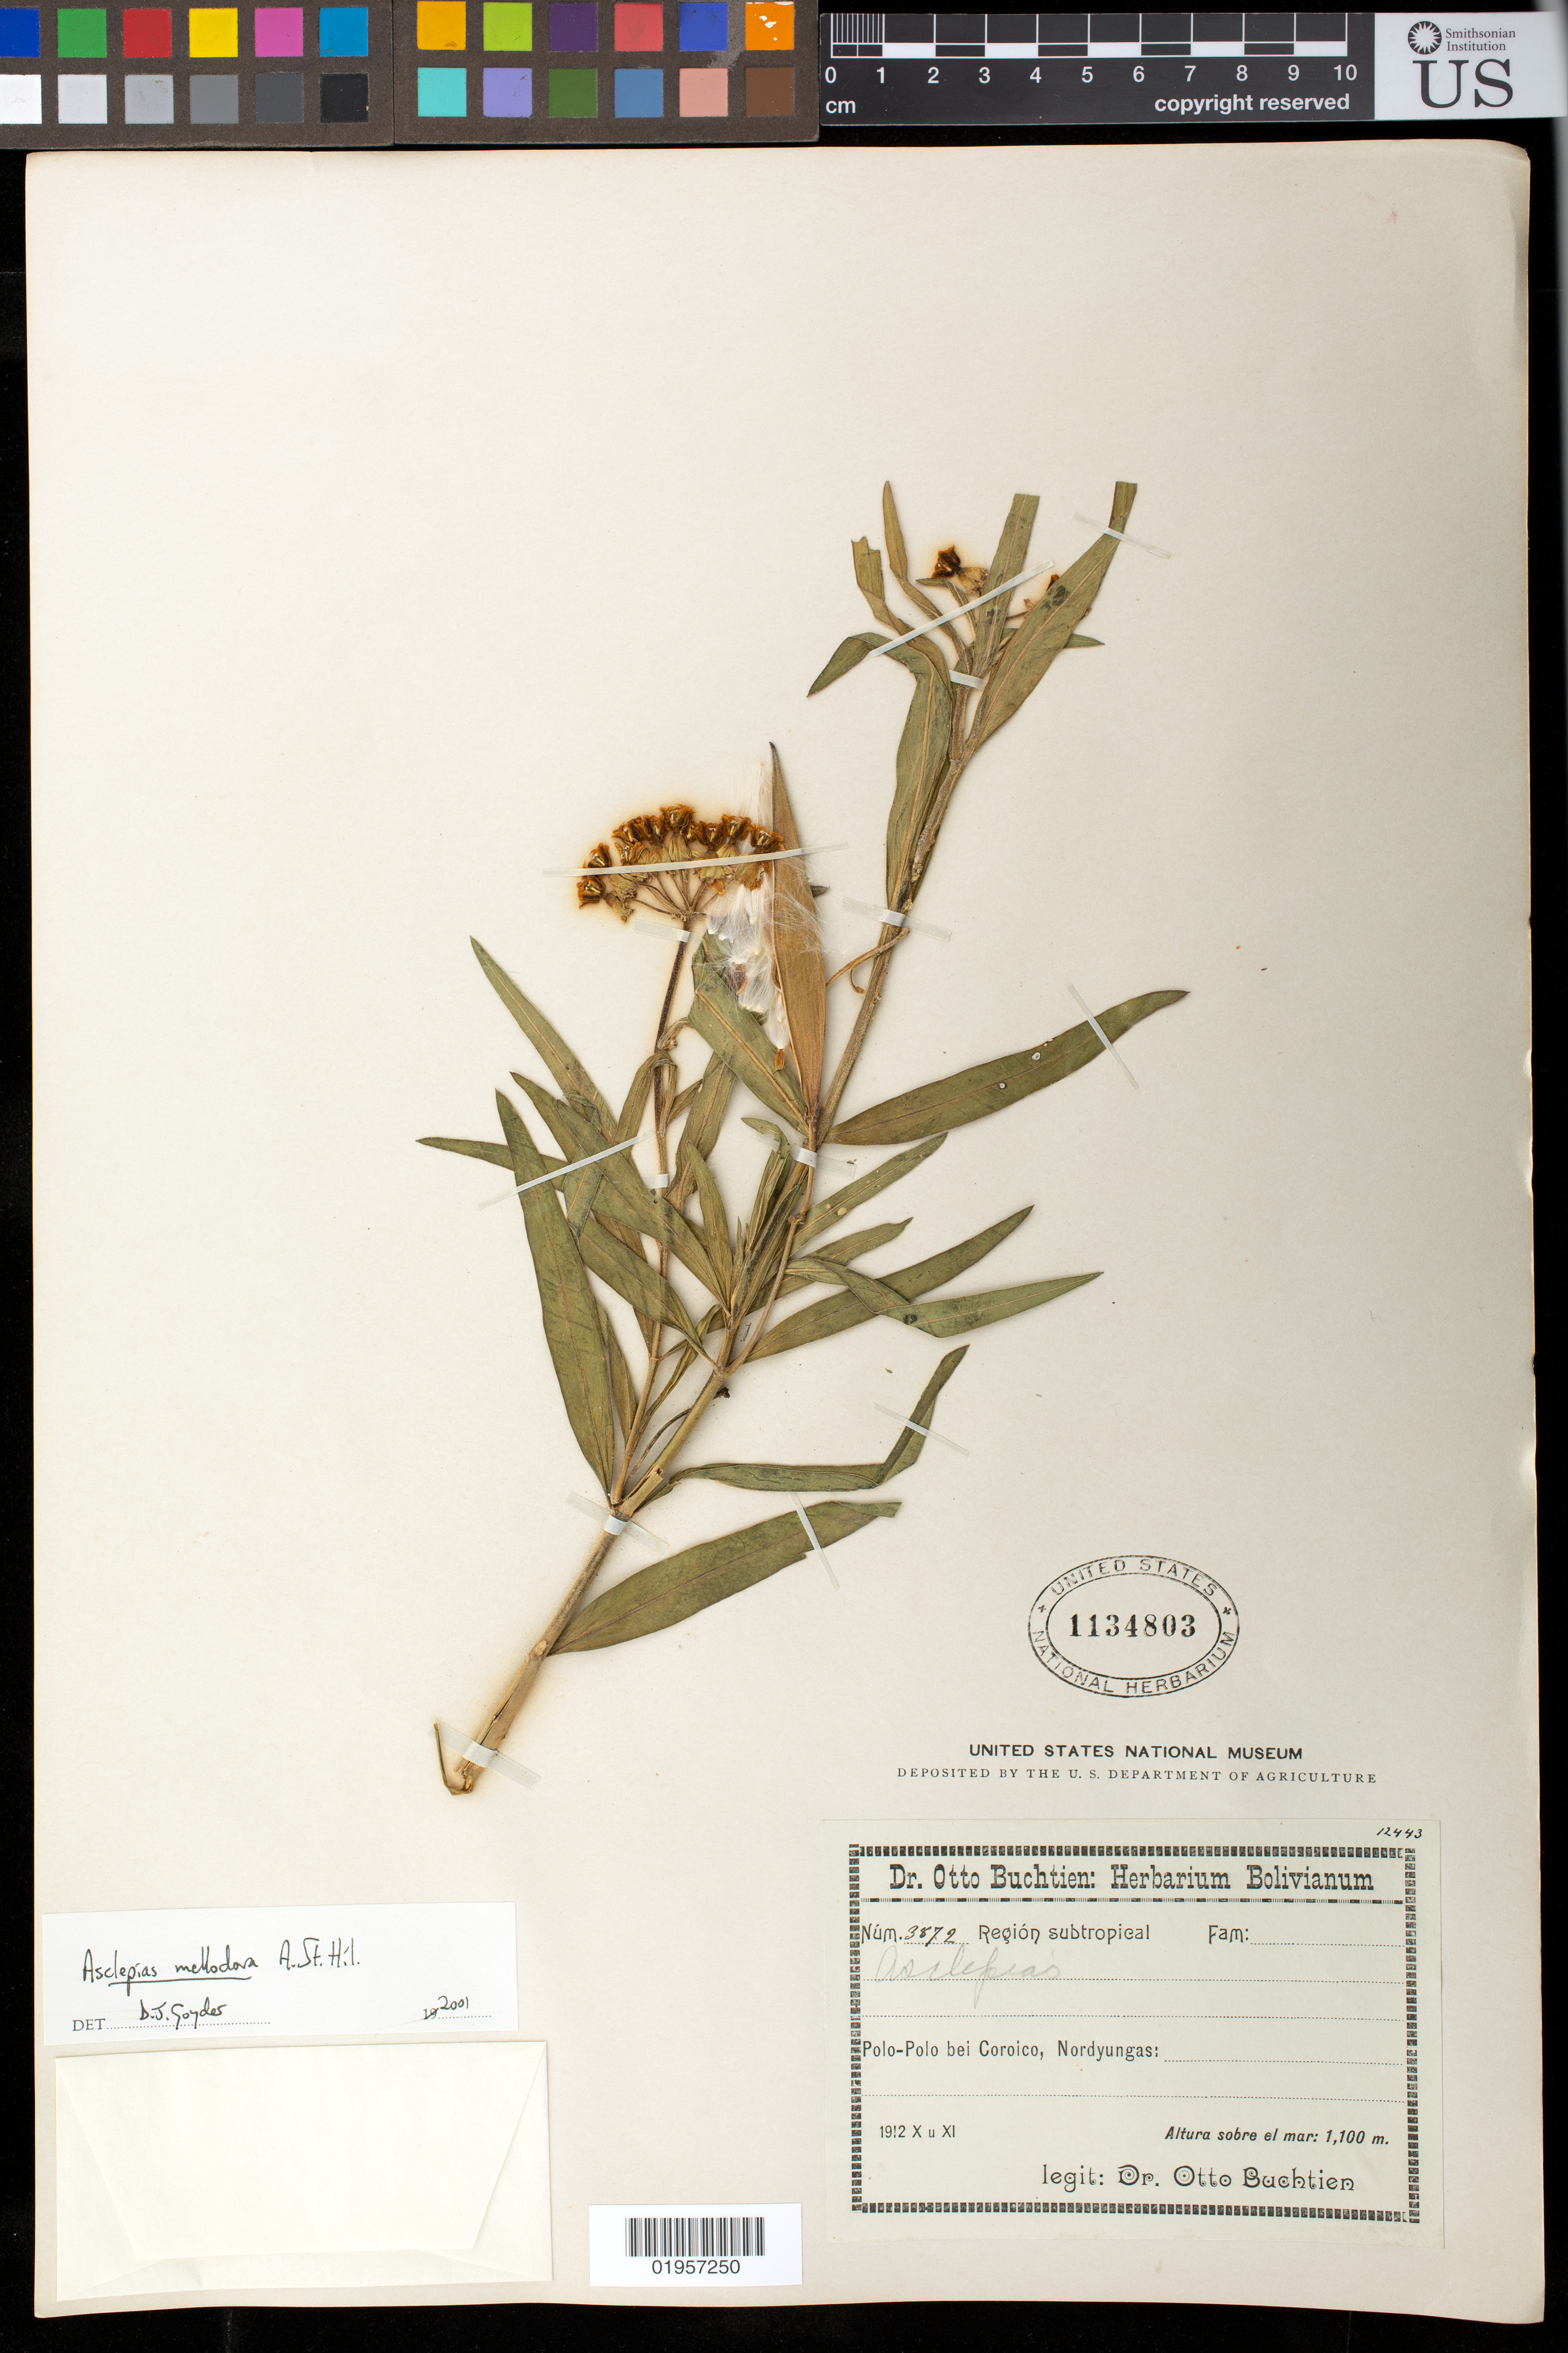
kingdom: Plantae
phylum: Tracheophyta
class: Magnoliopsida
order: Gentianales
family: Apocynaceae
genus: Asclepias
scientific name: Asclepias mellodora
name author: A. St.-Hil.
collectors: O. Buchtien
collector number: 3872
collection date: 1912-10/1912-11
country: Bolivia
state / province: La Paz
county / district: Nor Yungas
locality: Polo-Polo bei Coroico, Nordyungas.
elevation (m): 1100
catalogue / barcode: US 1134803